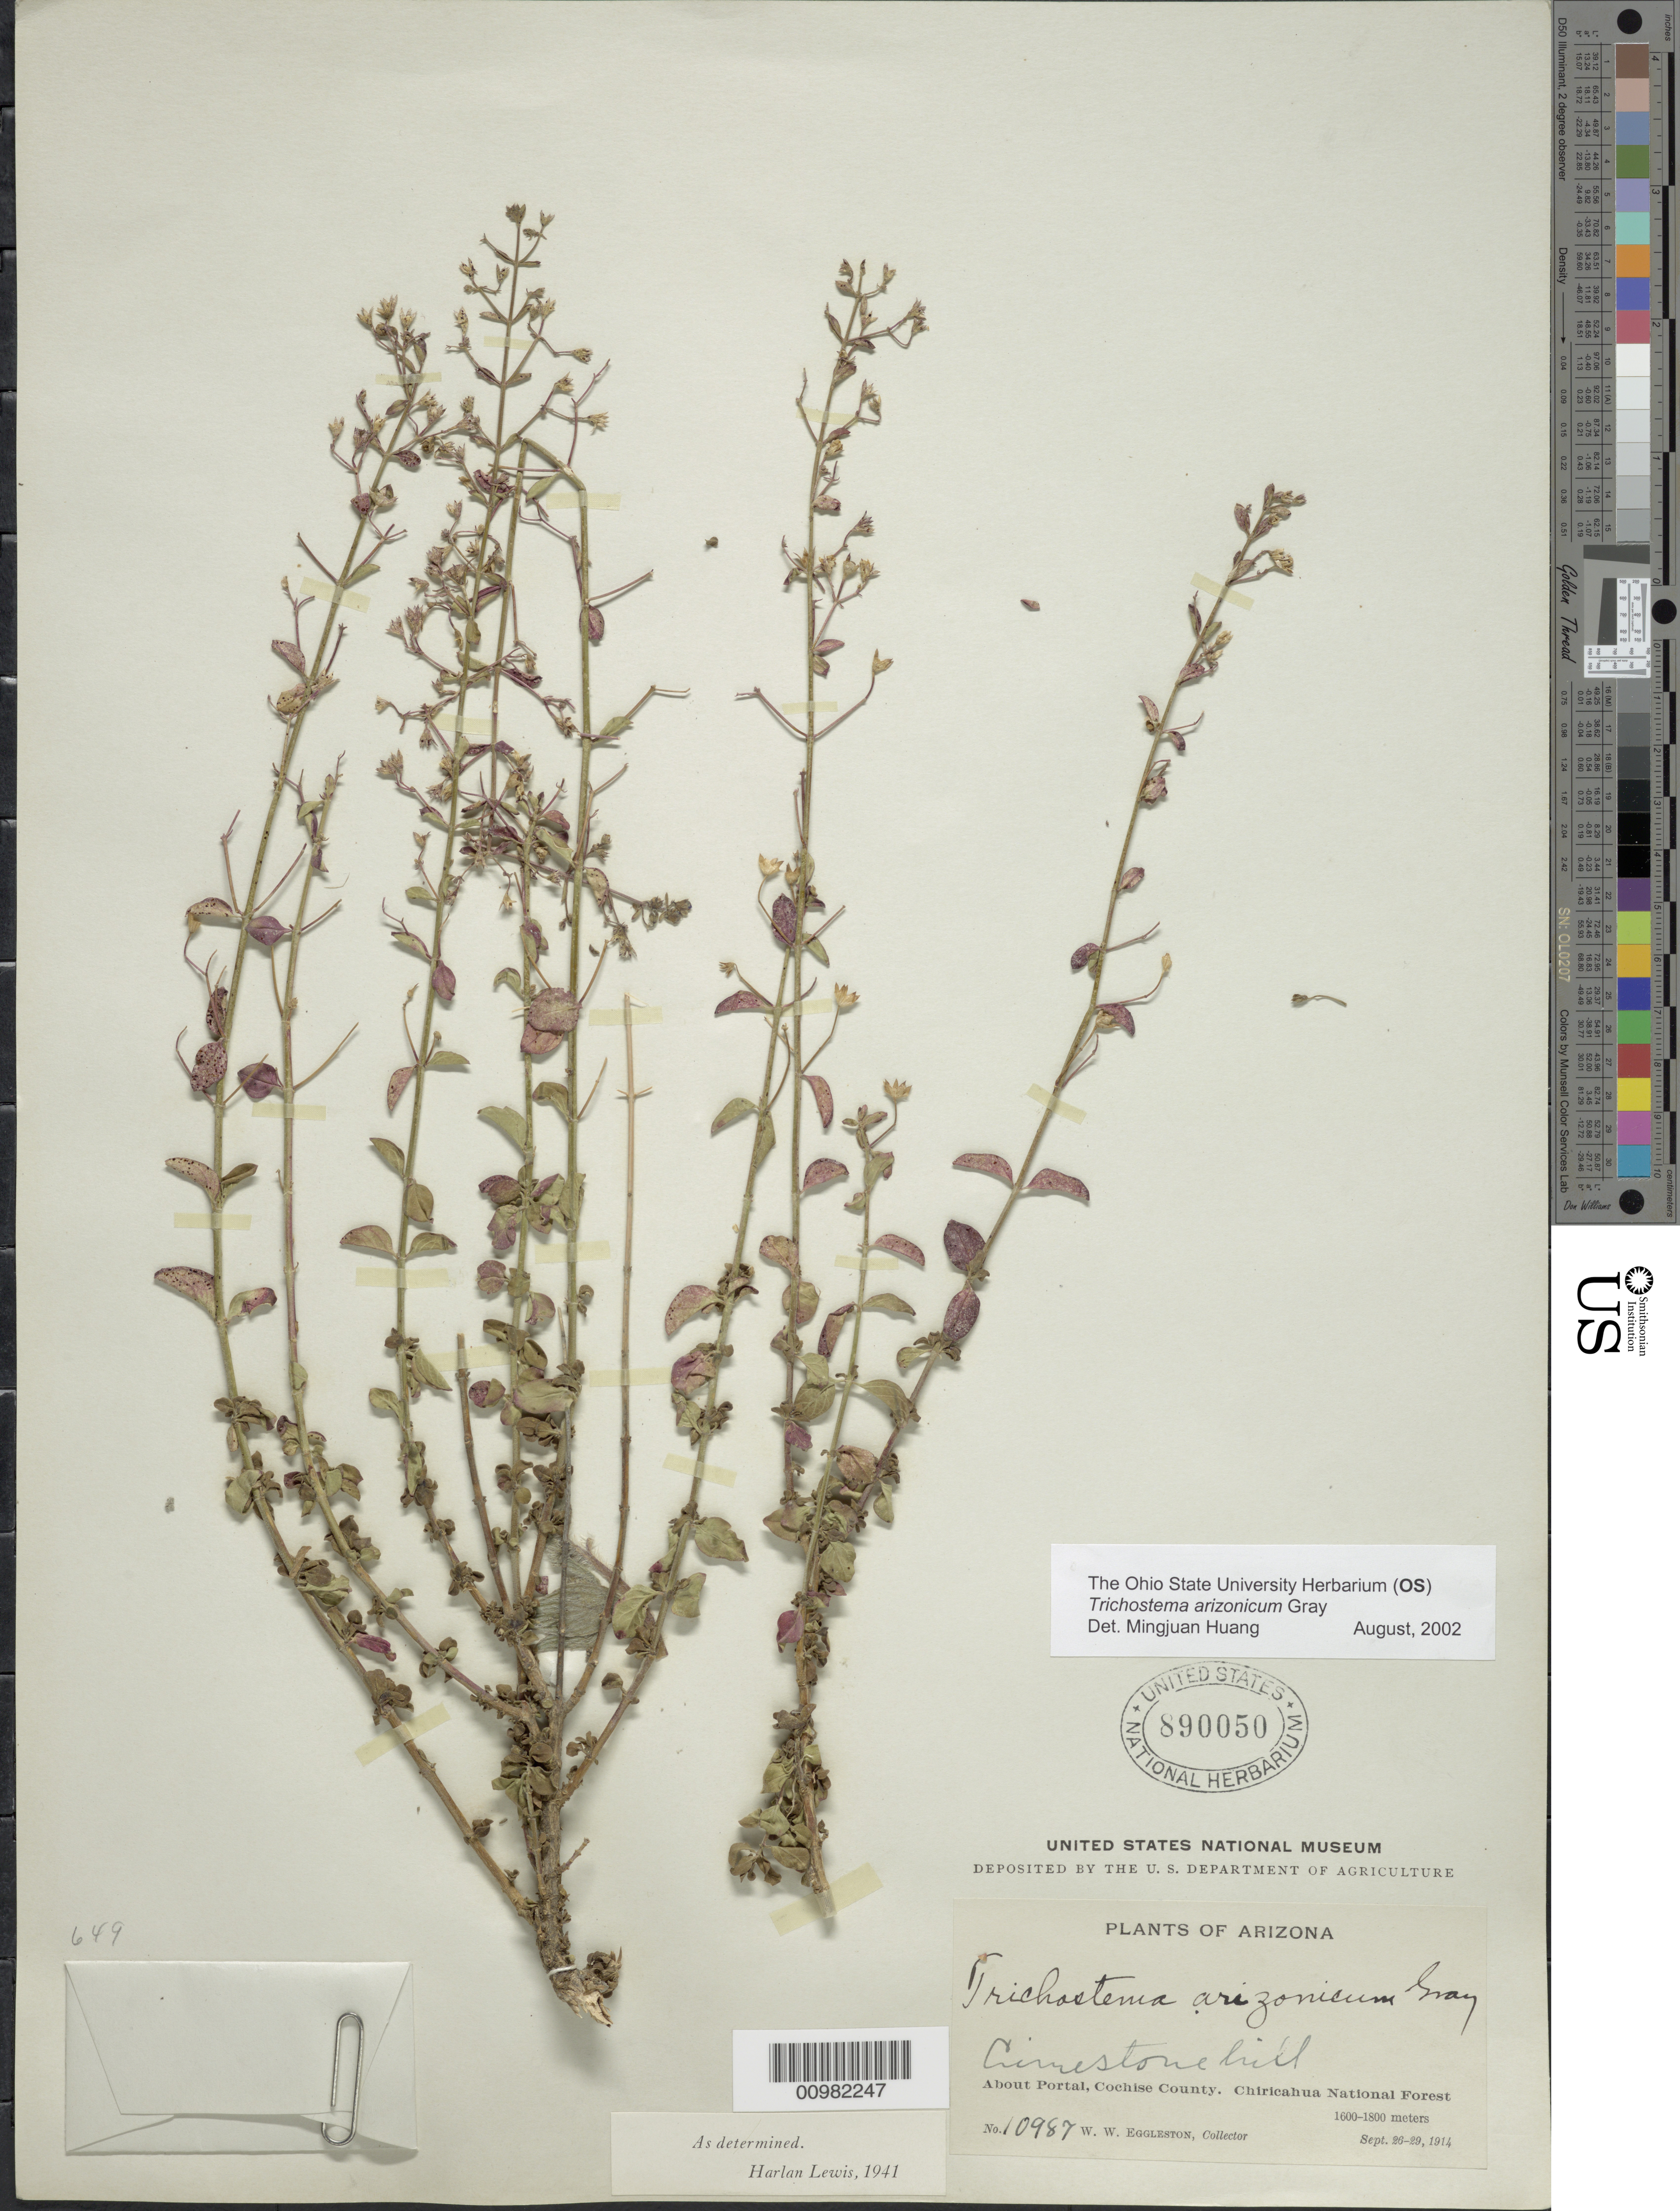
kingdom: Plantae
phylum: Tracheophyta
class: Magnoliopsida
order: Lamiales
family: Lamiaceae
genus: Trichostema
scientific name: Trichostema arizonicum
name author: A. Gray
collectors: W. W. Eggleston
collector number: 10987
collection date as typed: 26 Sep 1914 to 29 Sep 1914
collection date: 1914-09-26/1914-09-29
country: United States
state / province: Arizona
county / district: Cochise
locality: Chiricahua National Forest; About Portal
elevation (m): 1600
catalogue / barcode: US 890050